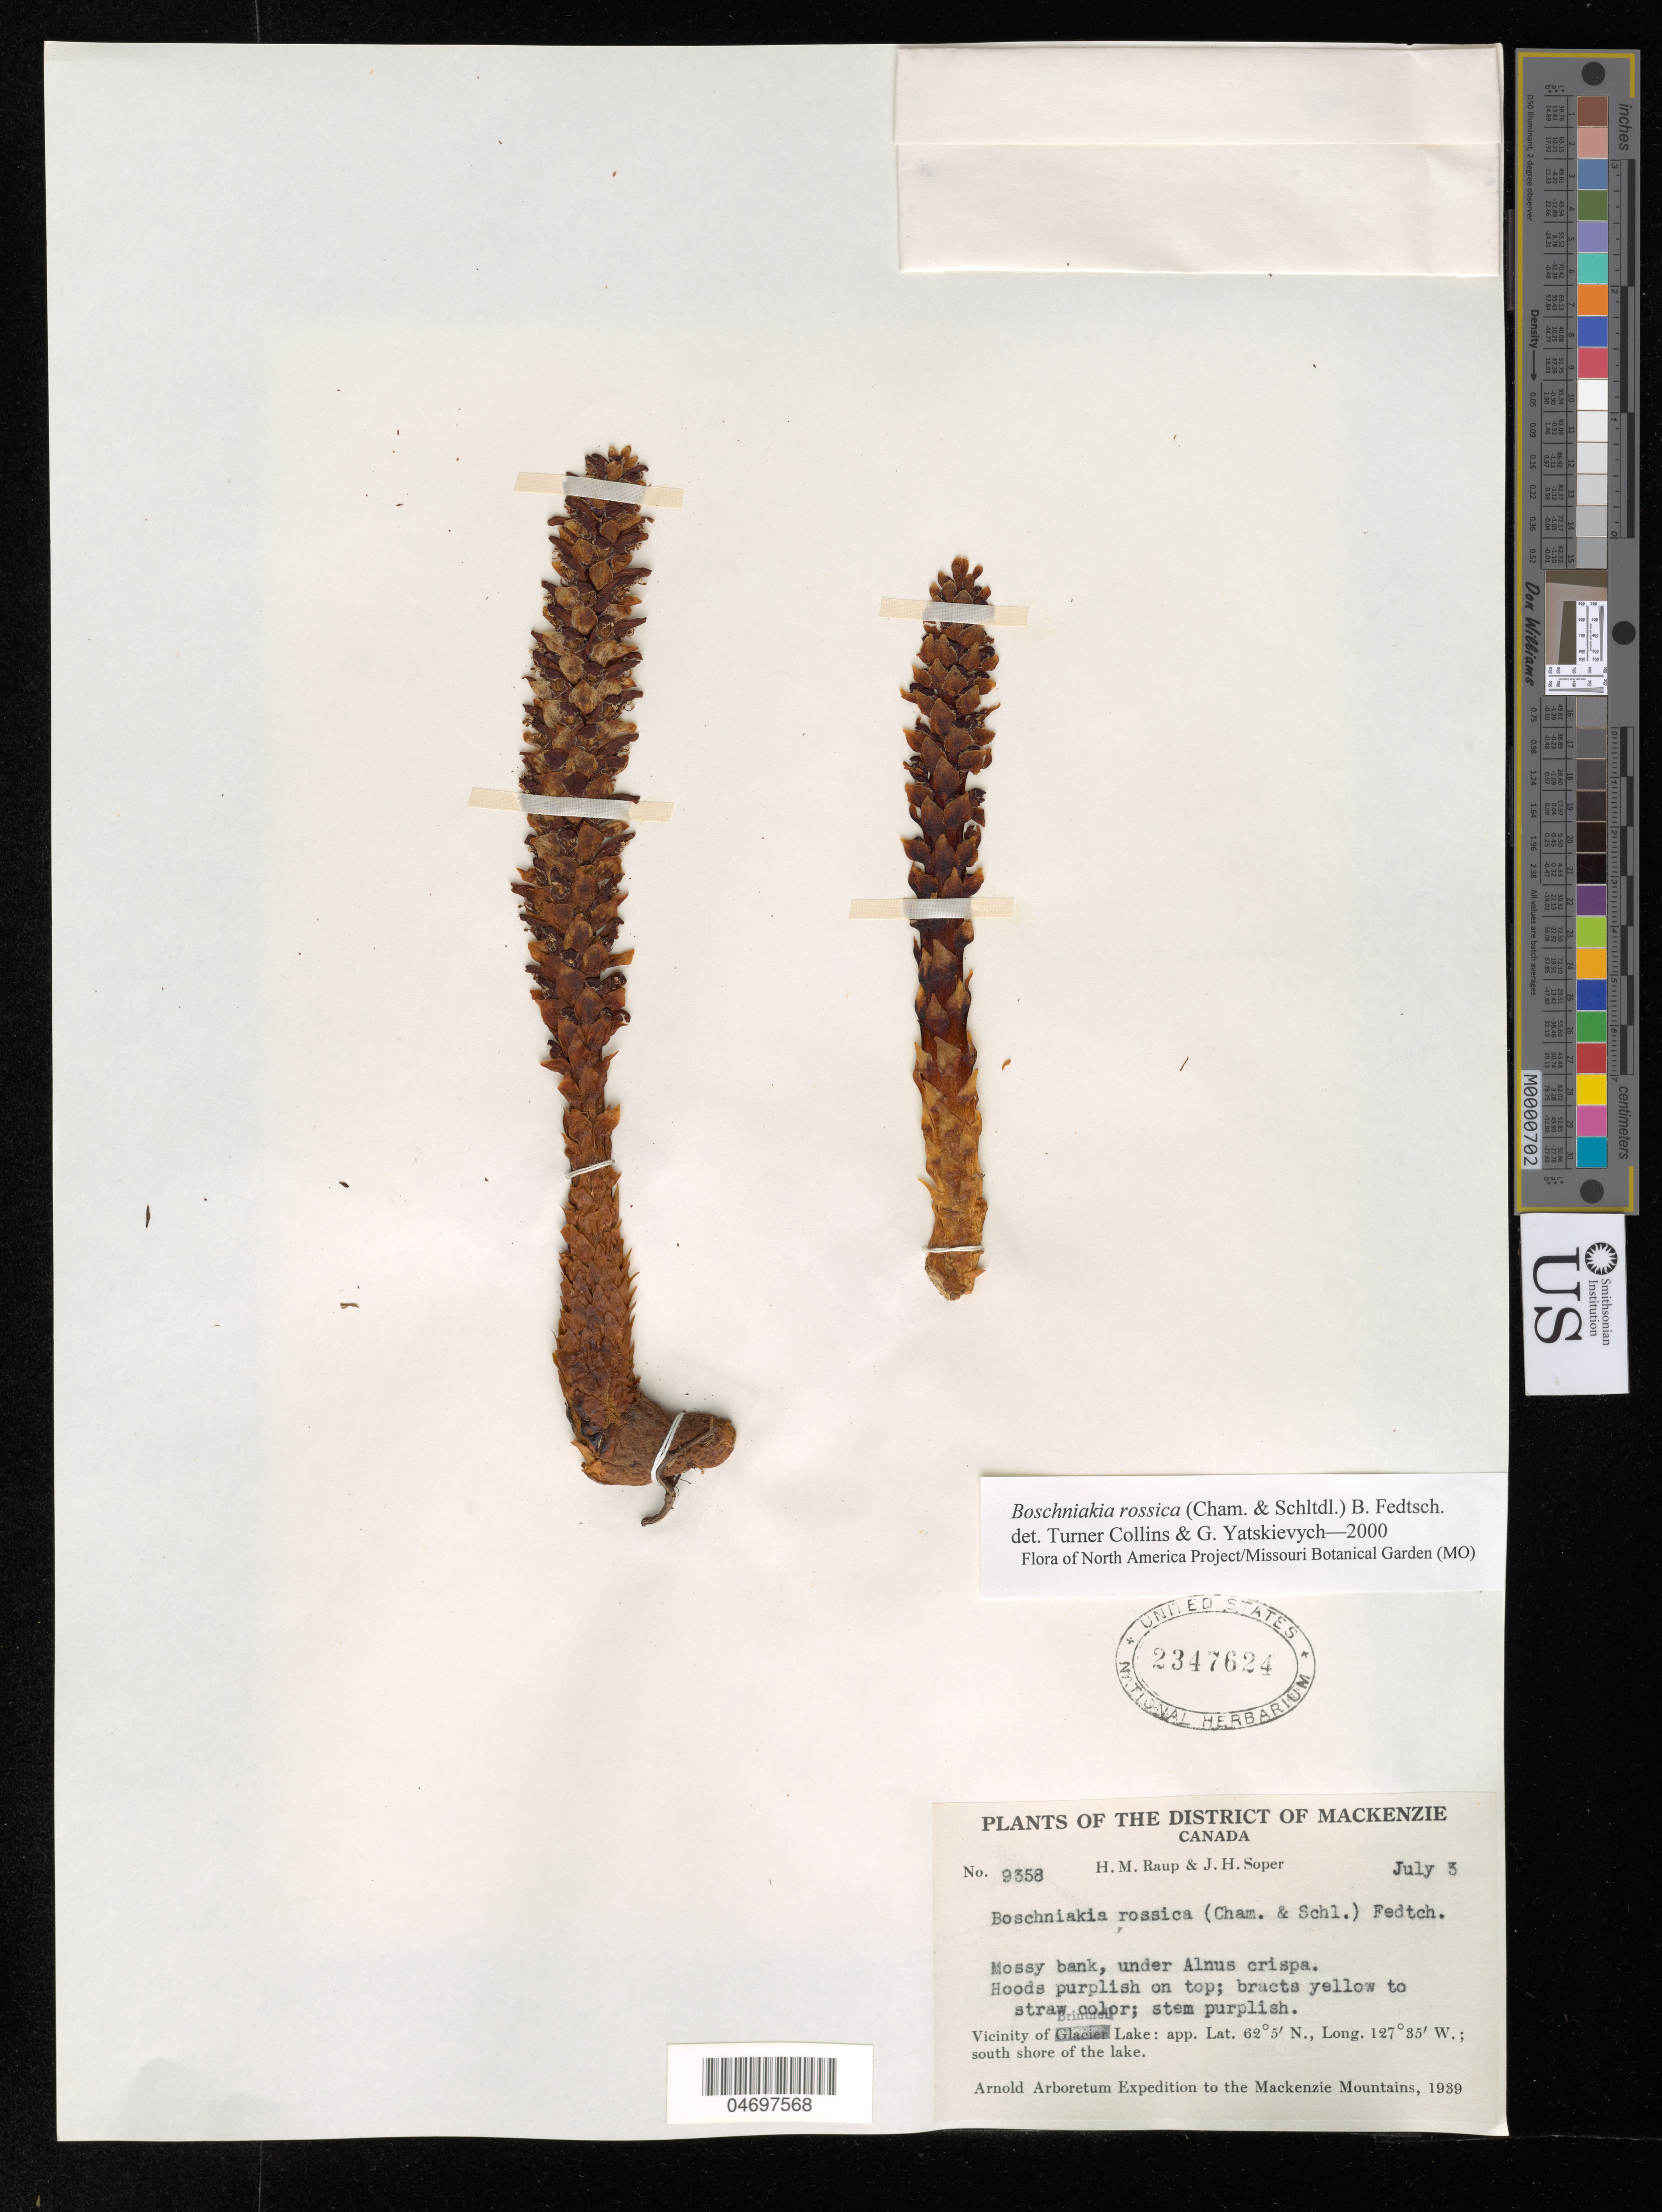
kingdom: Plantae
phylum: Tracheophyta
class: Magnoliopsida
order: Lamiales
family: Orobanchaceae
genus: Boschniakia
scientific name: Boschniakia rossica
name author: (Cham. & Schltdl.) B. Fedtsch.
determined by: Collins, L. T.; Yatskievych, G. A.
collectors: H. Raup & J. H. Soper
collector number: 9358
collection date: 1939-07-03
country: Canada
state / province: Alberta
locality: District of Mackenzie. Vicinity of Brimnell Lake; south shore of the lake.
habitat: Mossy bank, under Alnus crispa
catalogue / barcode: US 2347624